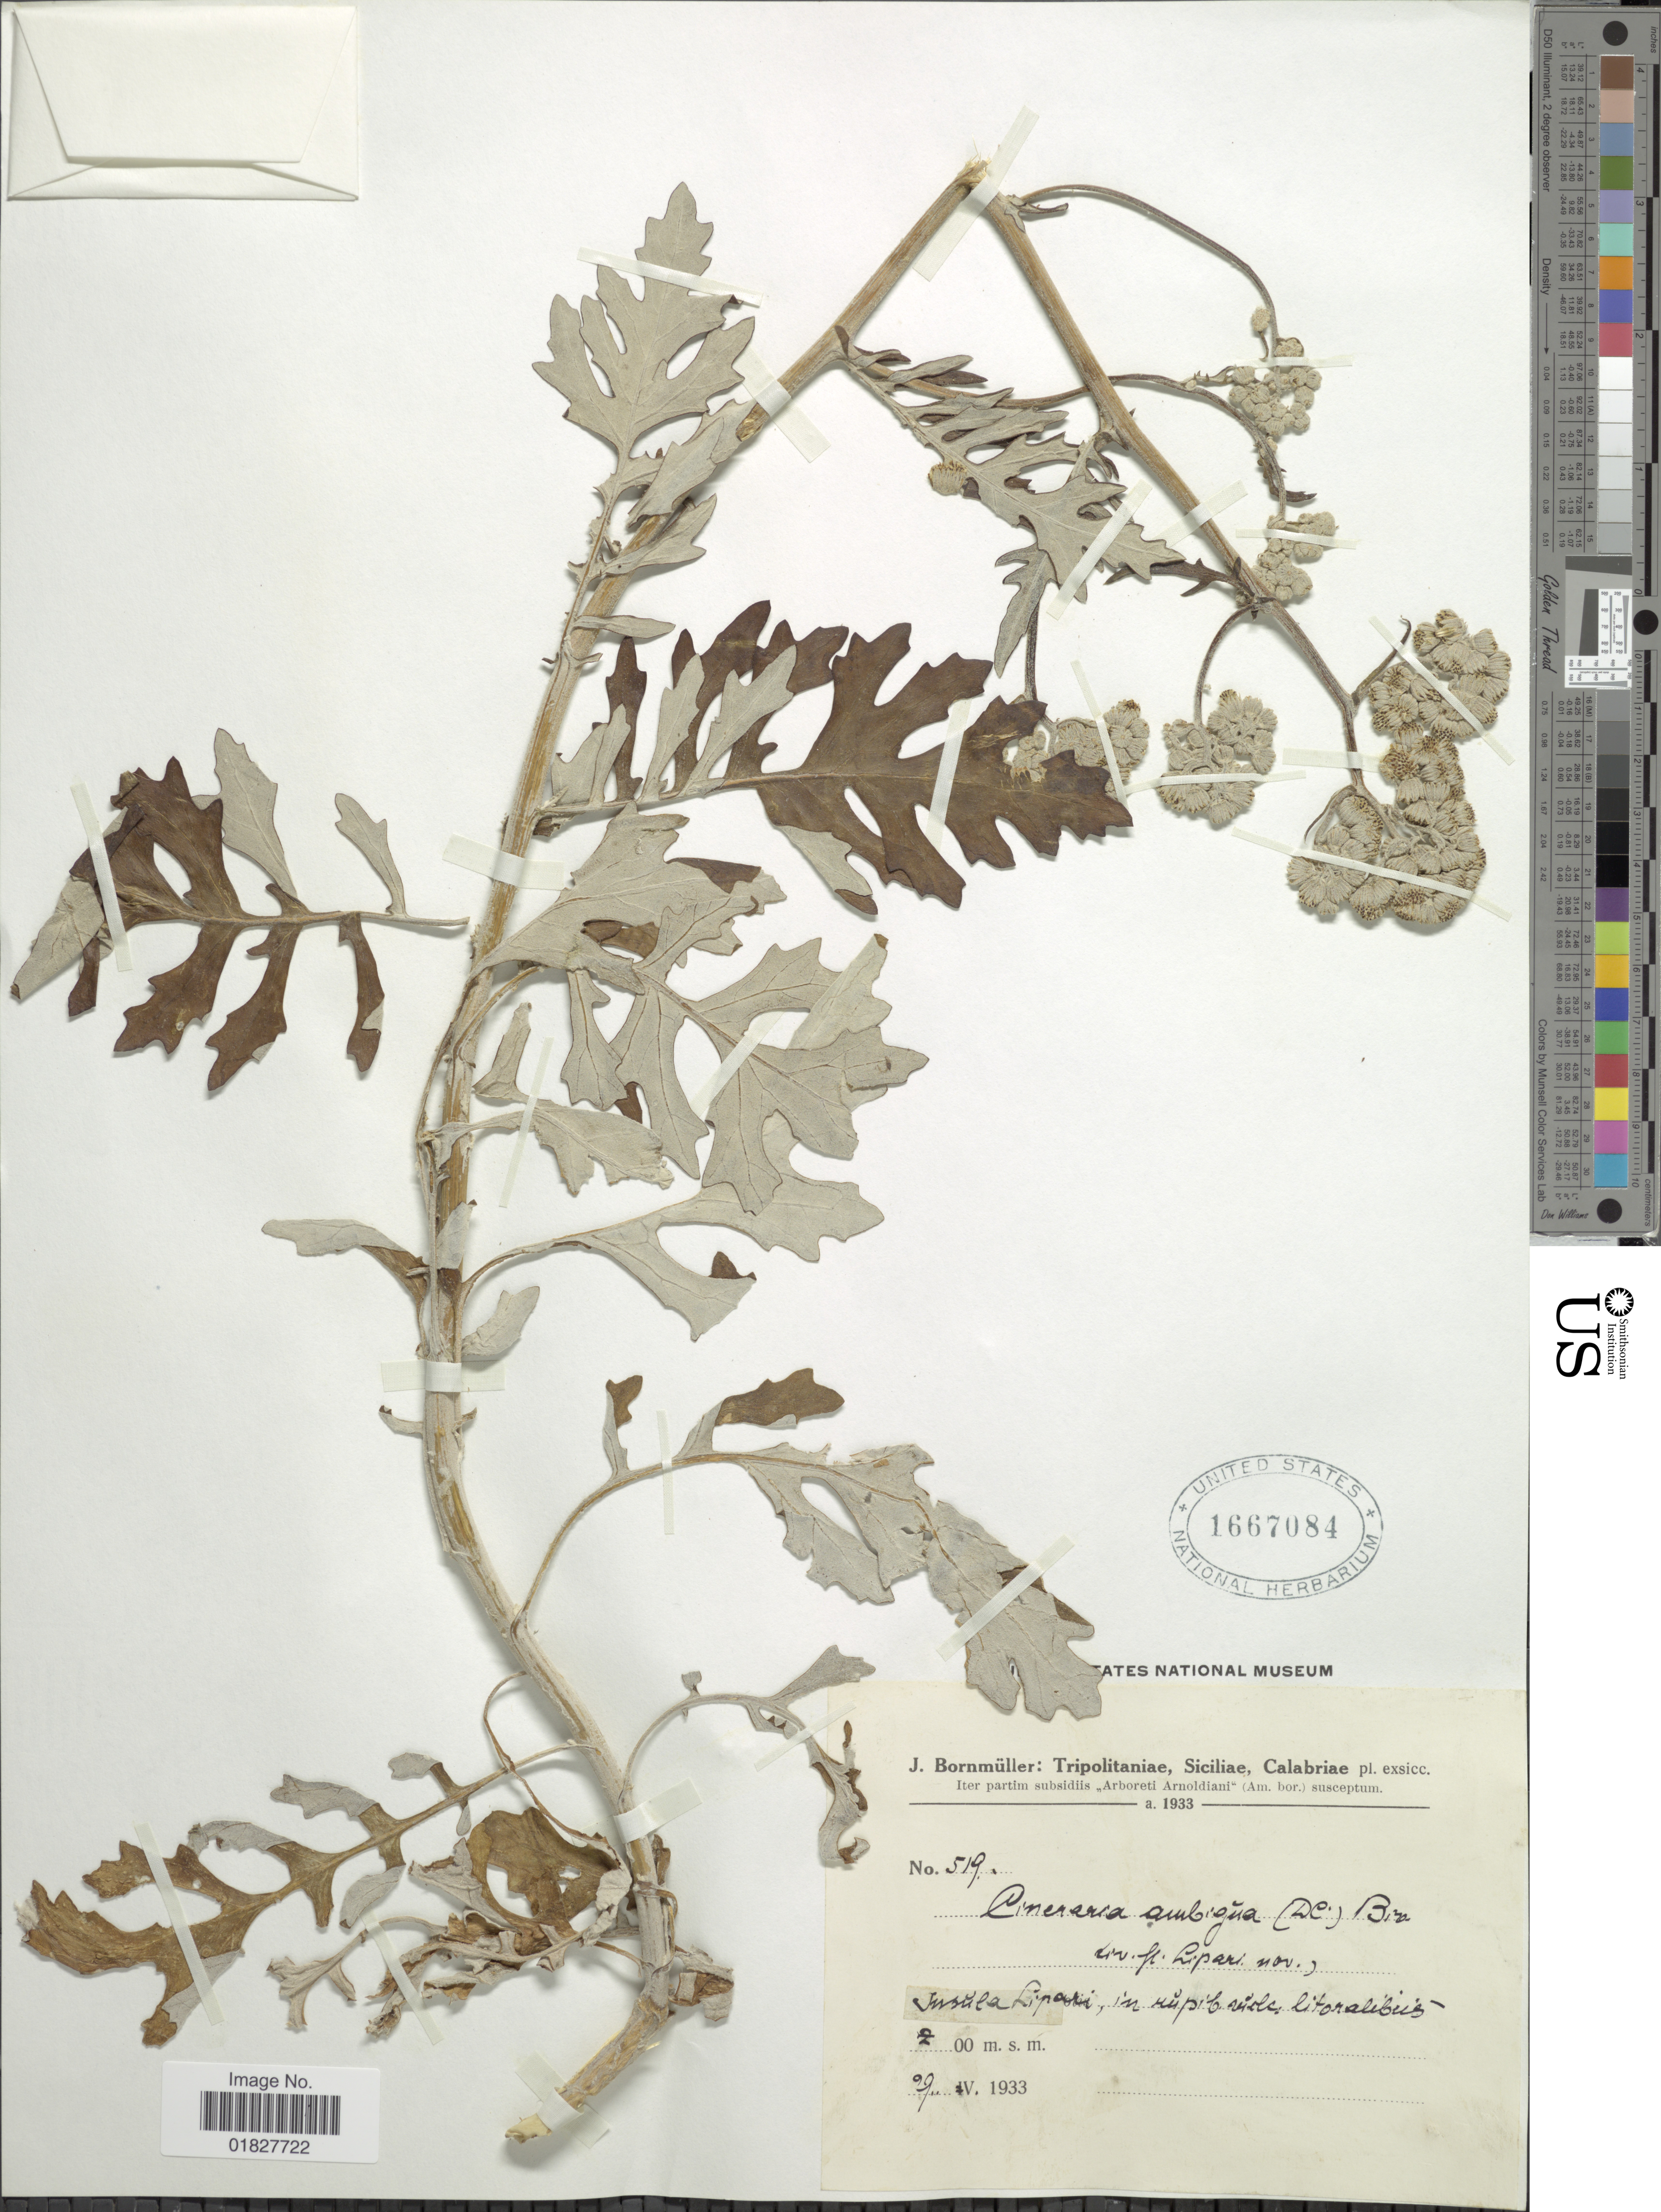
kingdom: Plantae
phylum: Tracheophyta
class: Magnoliopsida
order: Asterales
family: Asteraceae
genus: Cineraria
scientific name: Cineraria ambigua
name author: Biv.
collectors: J. Bornmüller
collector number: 519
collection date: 1933-05-29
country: Italy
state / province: Siciliana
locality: Tripolitaniae, Siciliae, Calabriae, Lipari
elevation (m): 200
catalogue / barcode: US 1667084